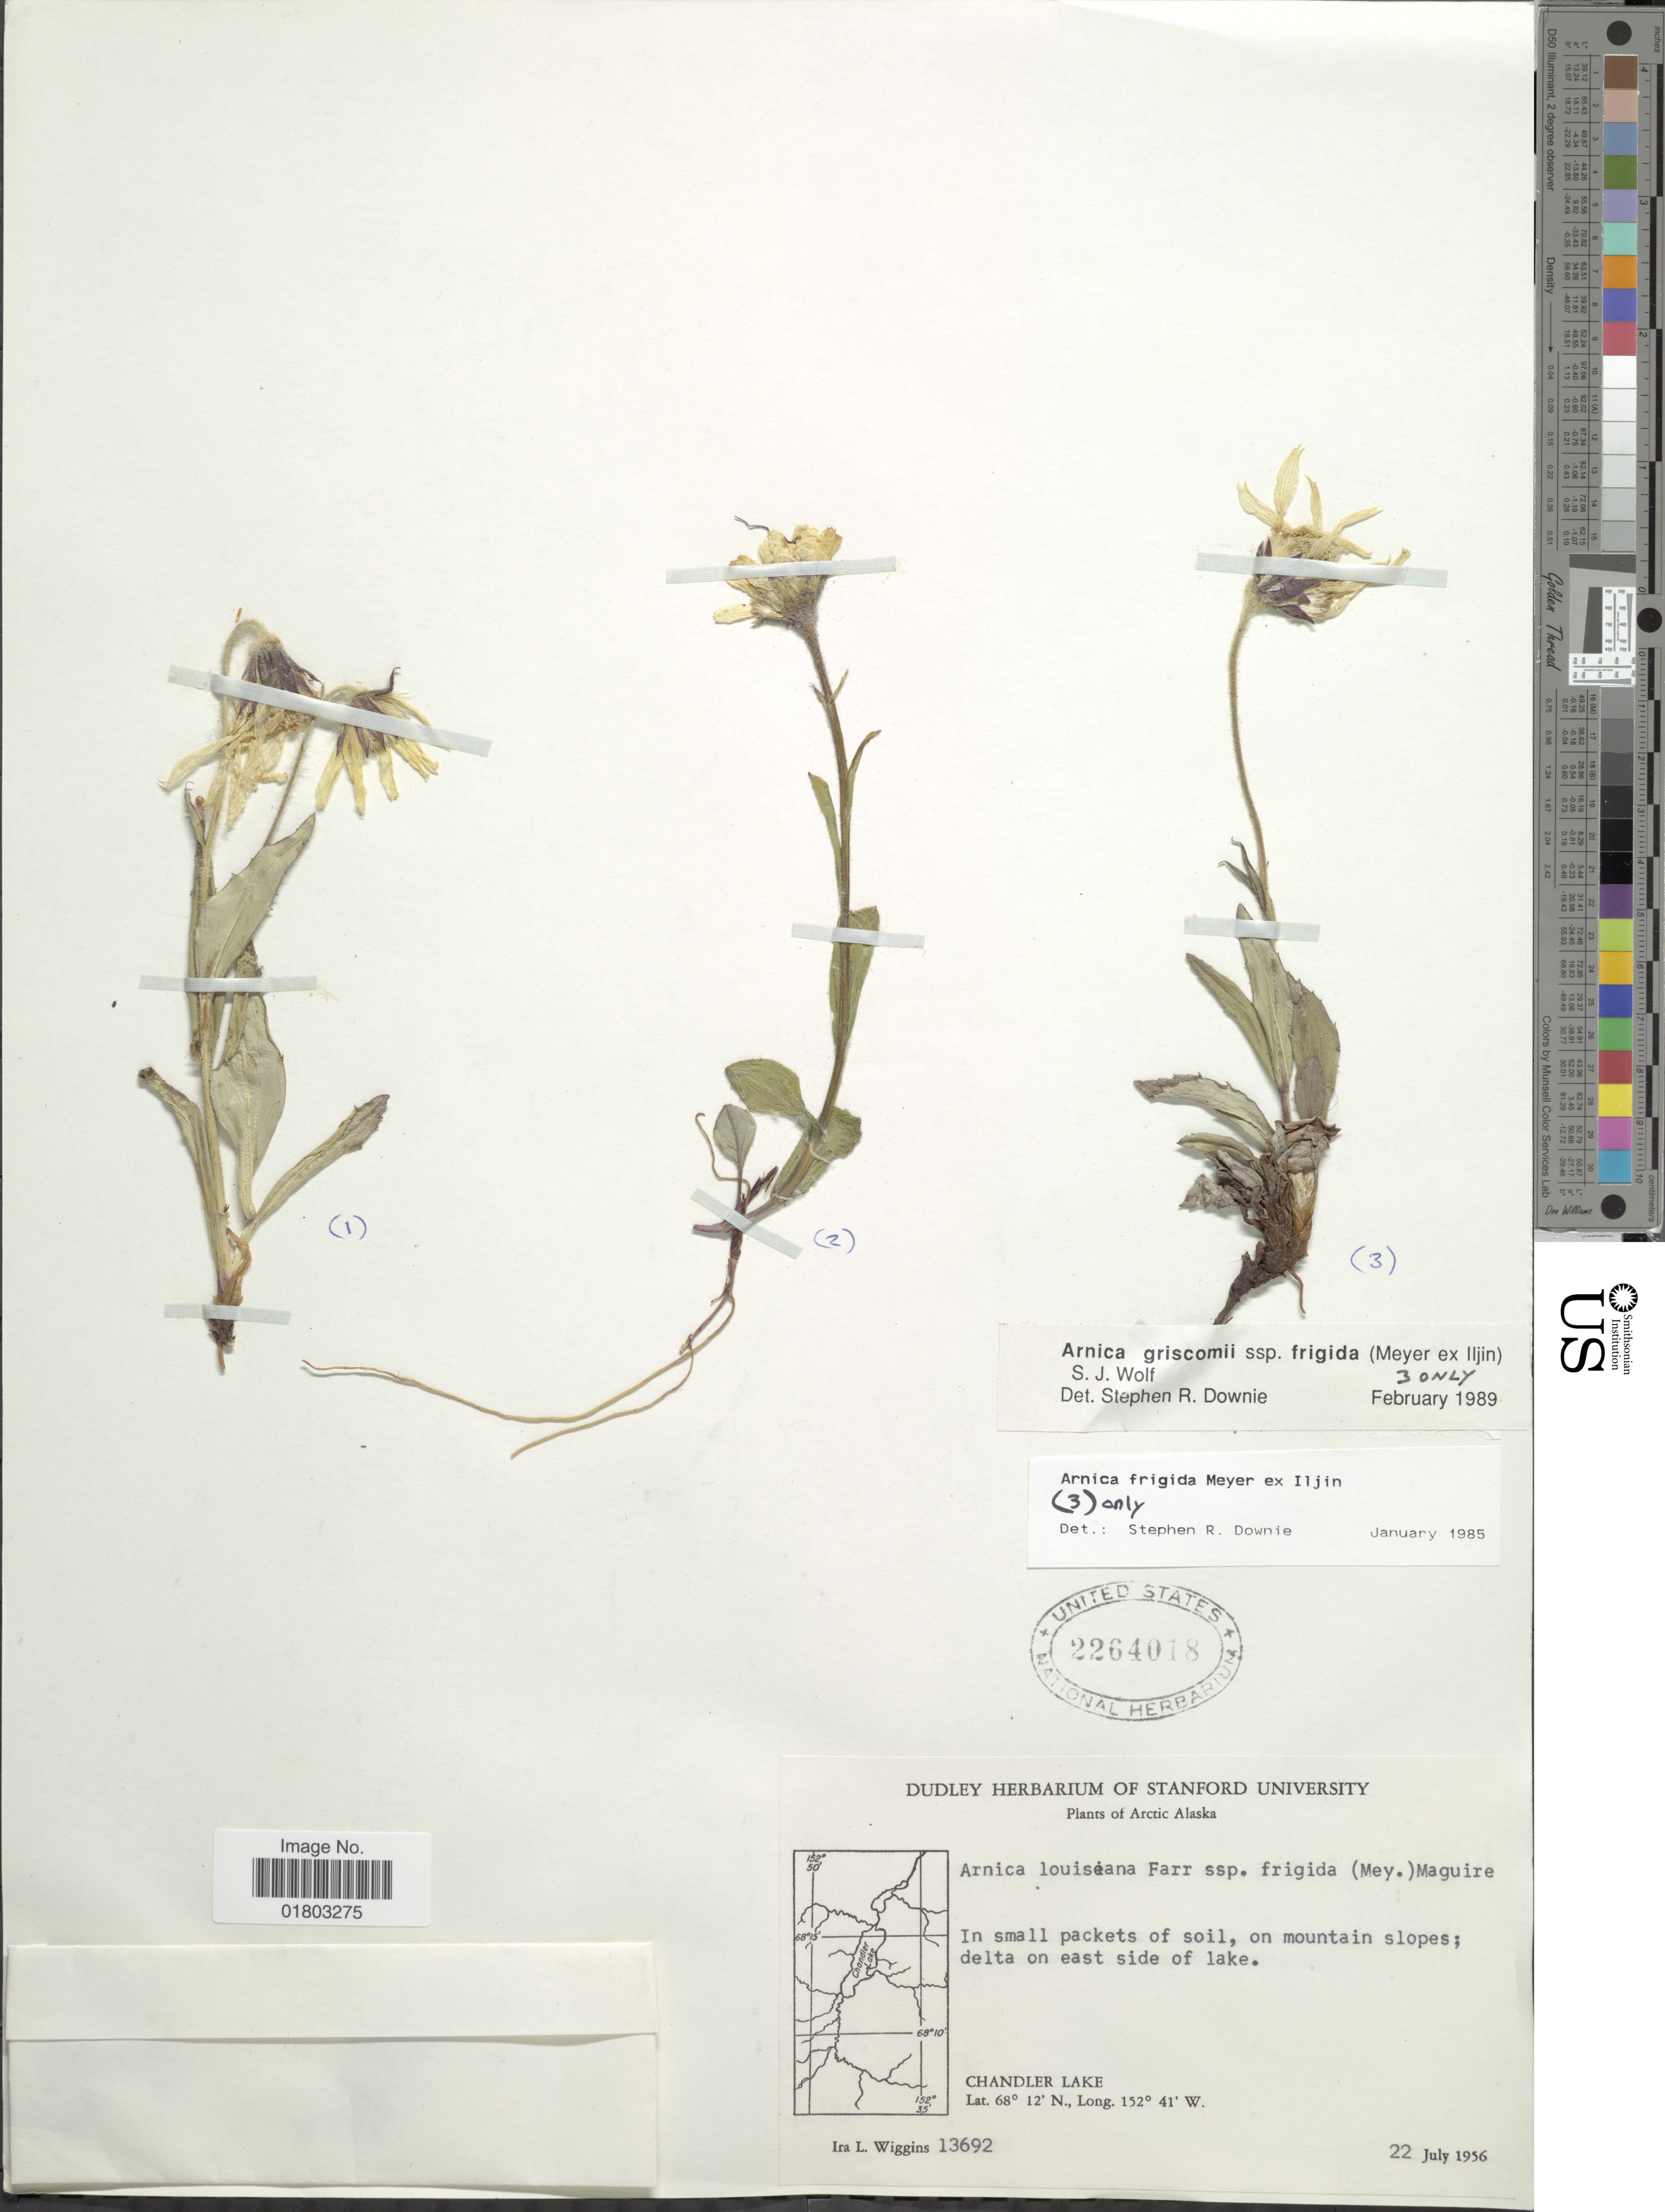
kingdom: Plantae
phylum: Tracheophyta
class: Magnoliopsida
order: Asterales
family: Asteraceae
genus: Arnica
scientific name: Arnica griscomii subsp. frigida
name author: (C.A. Mey. ex Iljin) S.J. Wolf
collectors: I. L. Wiggins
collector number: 13692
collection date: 1956-07-22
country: United States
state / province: Alaska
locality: Arctic Alaska, In small packets of soil, on mountain slopes; delta on east east side of lake, Chandler Lake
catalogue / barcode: US 2264018